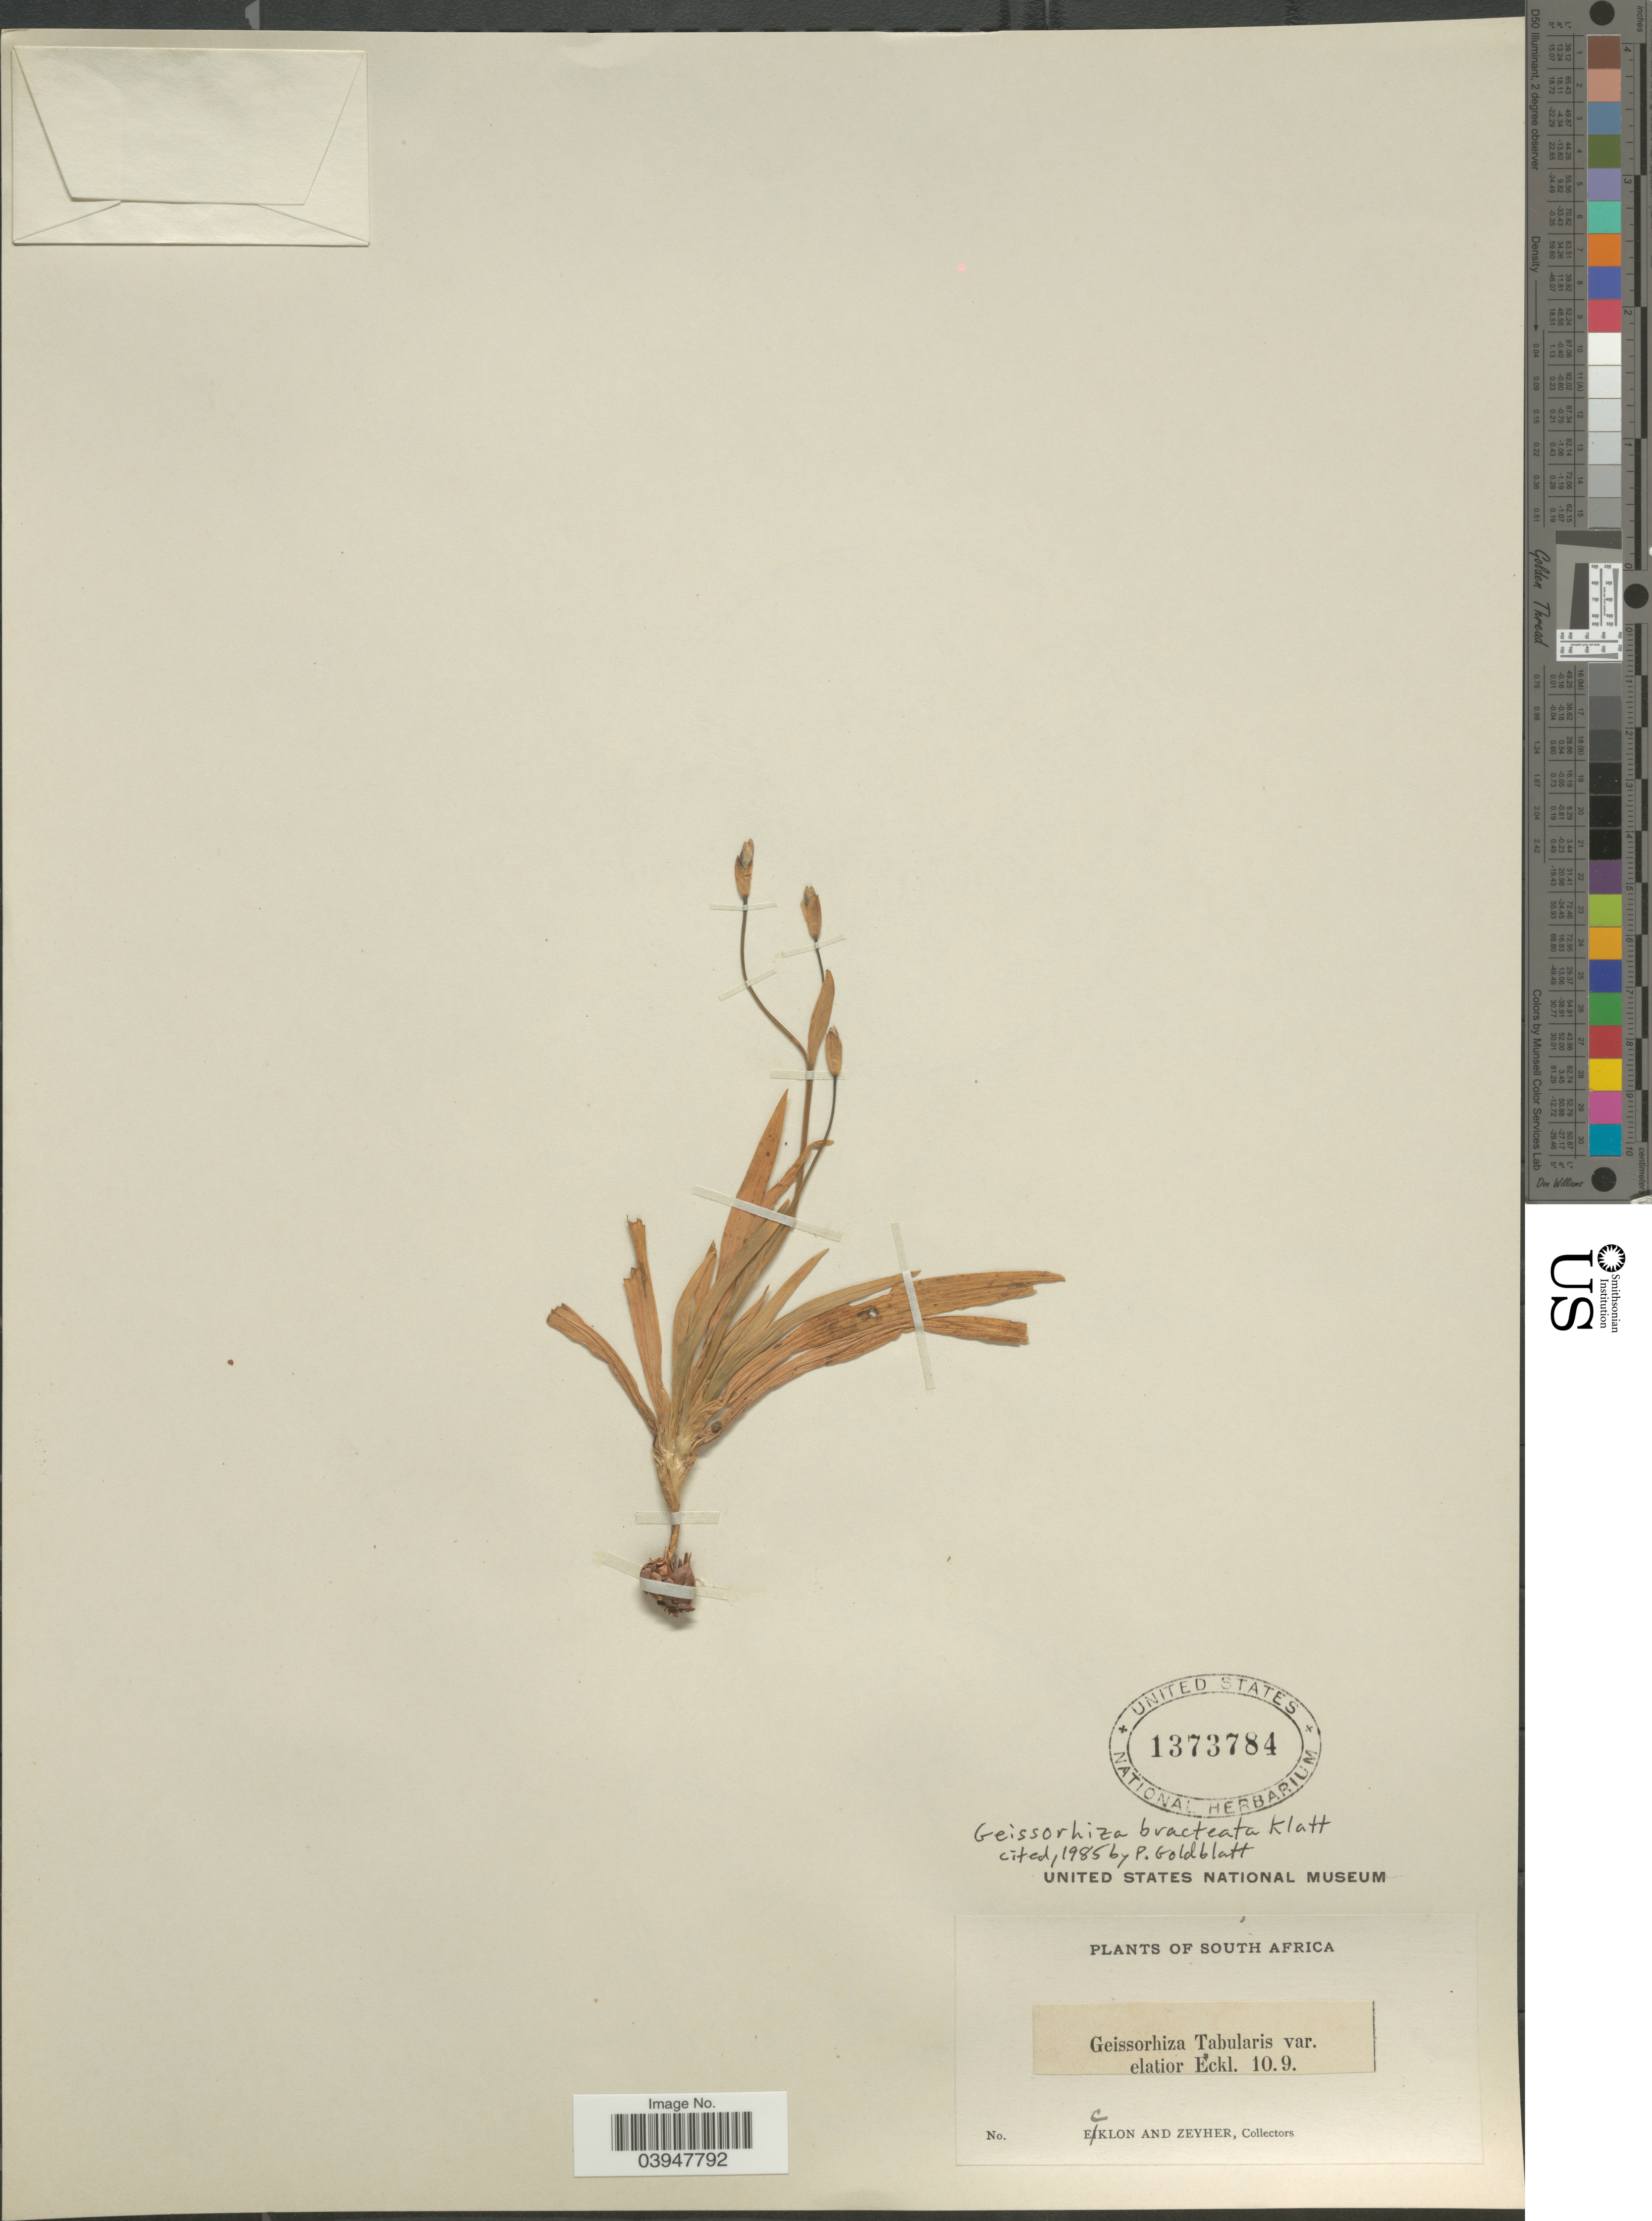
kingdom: Plantae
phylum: Tracheophyta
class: Liliopsida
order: Asparagales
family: Iridaceae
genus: Geissorhiza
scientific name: Geissorhiza bracteata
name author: Klatt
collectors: -. Ecklon & -. Zeyher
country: South Africa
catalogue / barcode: US 1373784